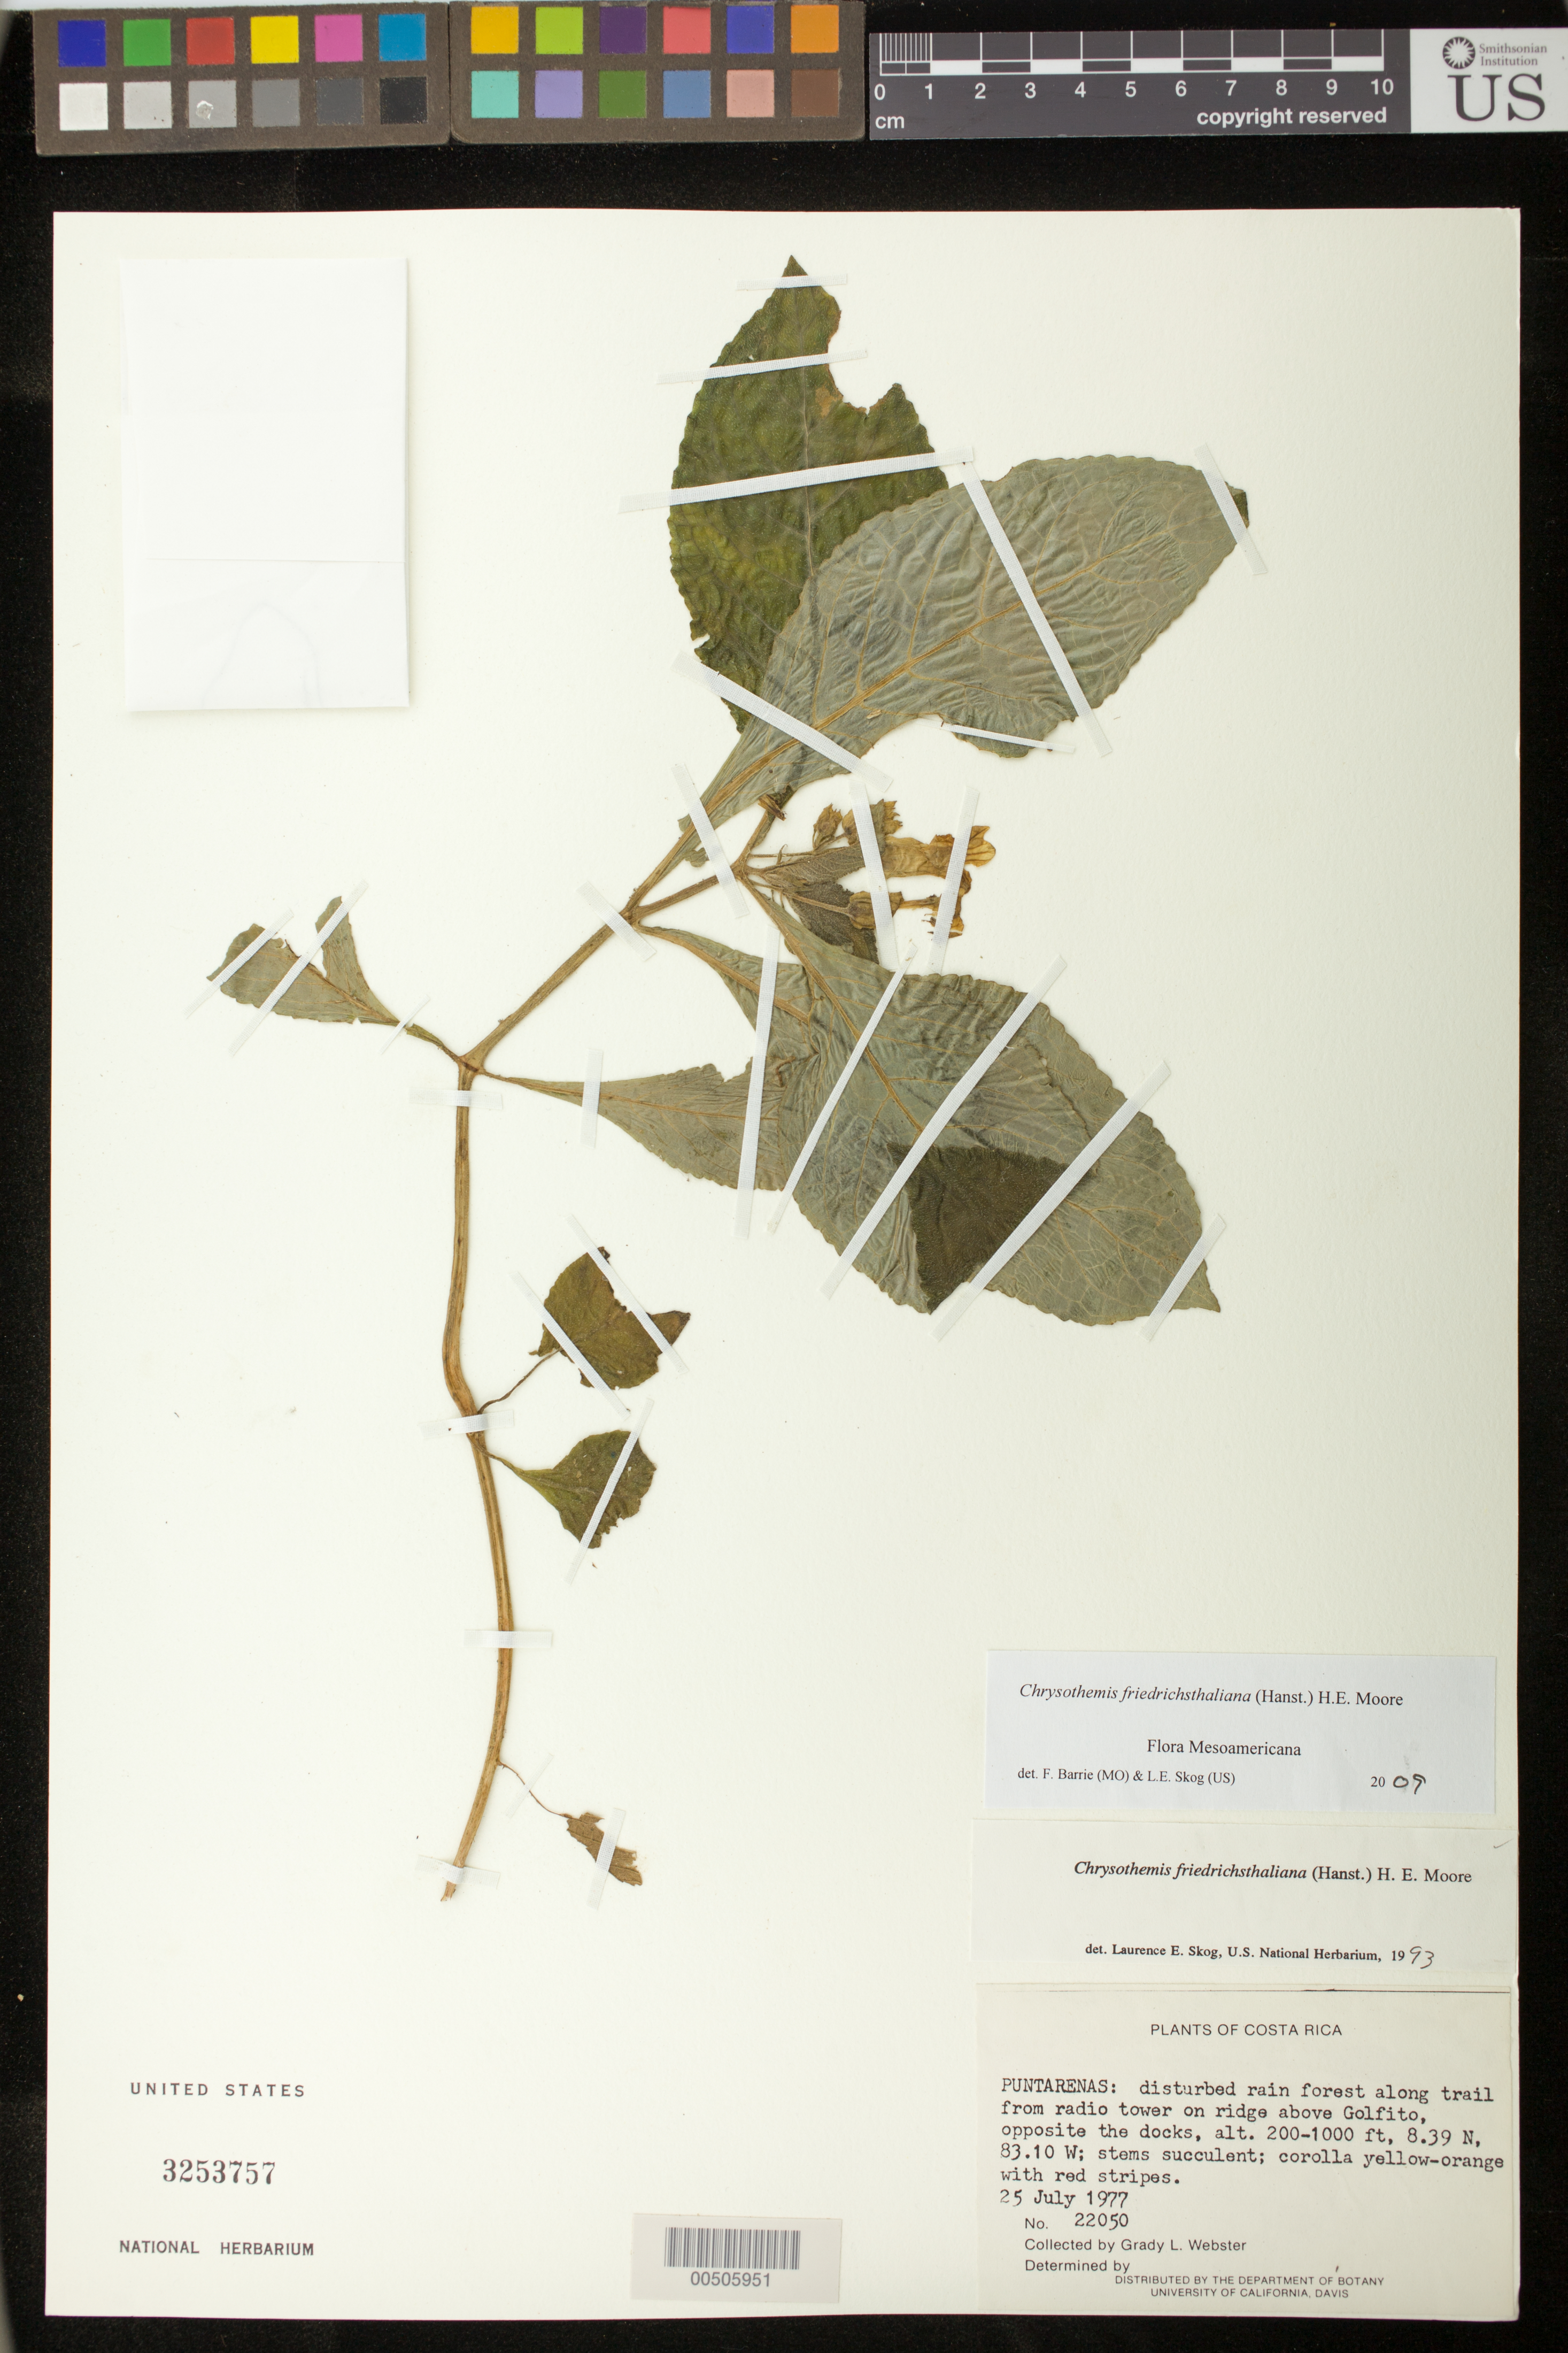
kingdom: Plantae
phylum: Tracheophyta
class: Magnoliopsida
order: Lamiales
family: Gesneriaceae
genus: Chrysothemis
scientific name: Chrysothemis friedrichsthaliana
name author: (Hanst.) H.E. Moore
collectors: G. L. Webster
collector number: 22050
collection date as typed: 25 Jul 1977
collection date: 1977-07-25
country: Costa Rica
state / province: Puntarenas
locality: Golfito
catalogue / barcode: US 3253757